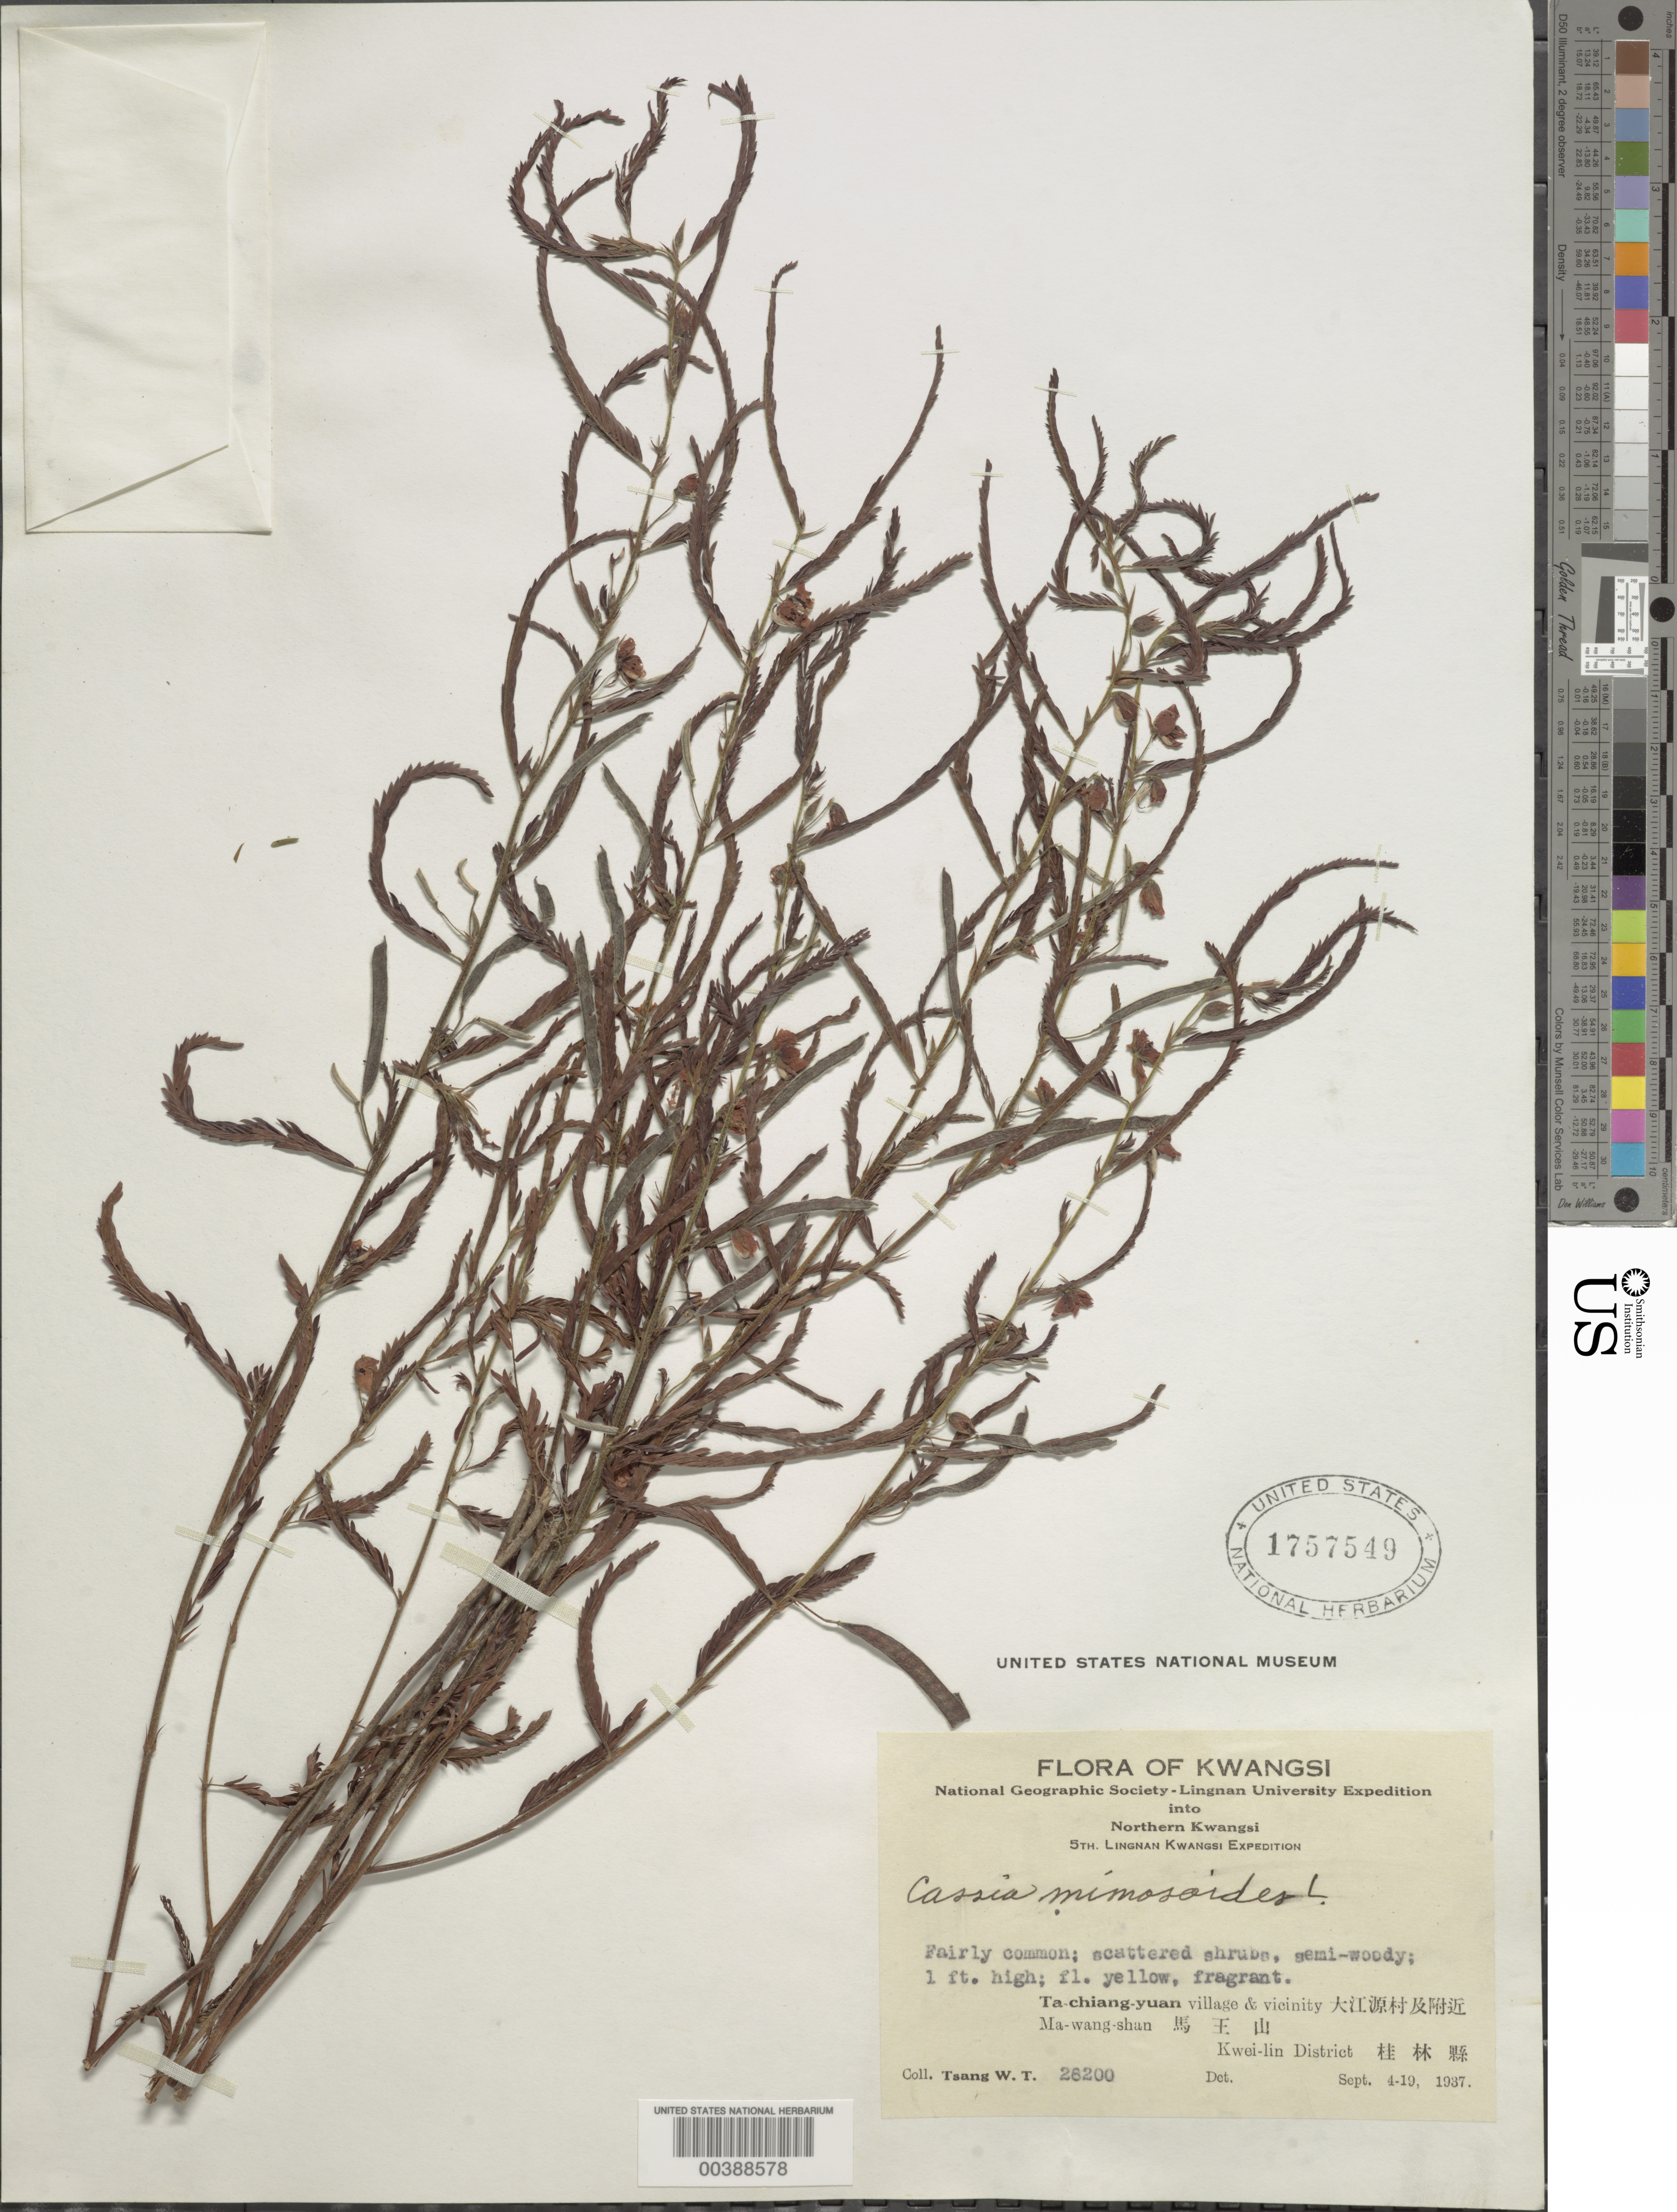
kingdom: Plantae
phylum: Tracheophyta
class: Magnoliopsida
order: Fabales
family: Fabaceae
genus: Chamaecrista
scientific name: Chamaecrista mimosoides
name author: (L.) Greene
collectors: W. T. Tsang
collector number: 28200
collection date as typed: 04 Sep 1937 to 19 Sep 1937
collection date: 1937-09-04/1937-09-19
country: China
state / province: Guangxi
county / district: Guilin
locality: Northern Kwangsi; Ta-chiang-yuan village & vicinity, Ma-wang-shan, Kwei-lin District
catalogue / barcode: US 1757549